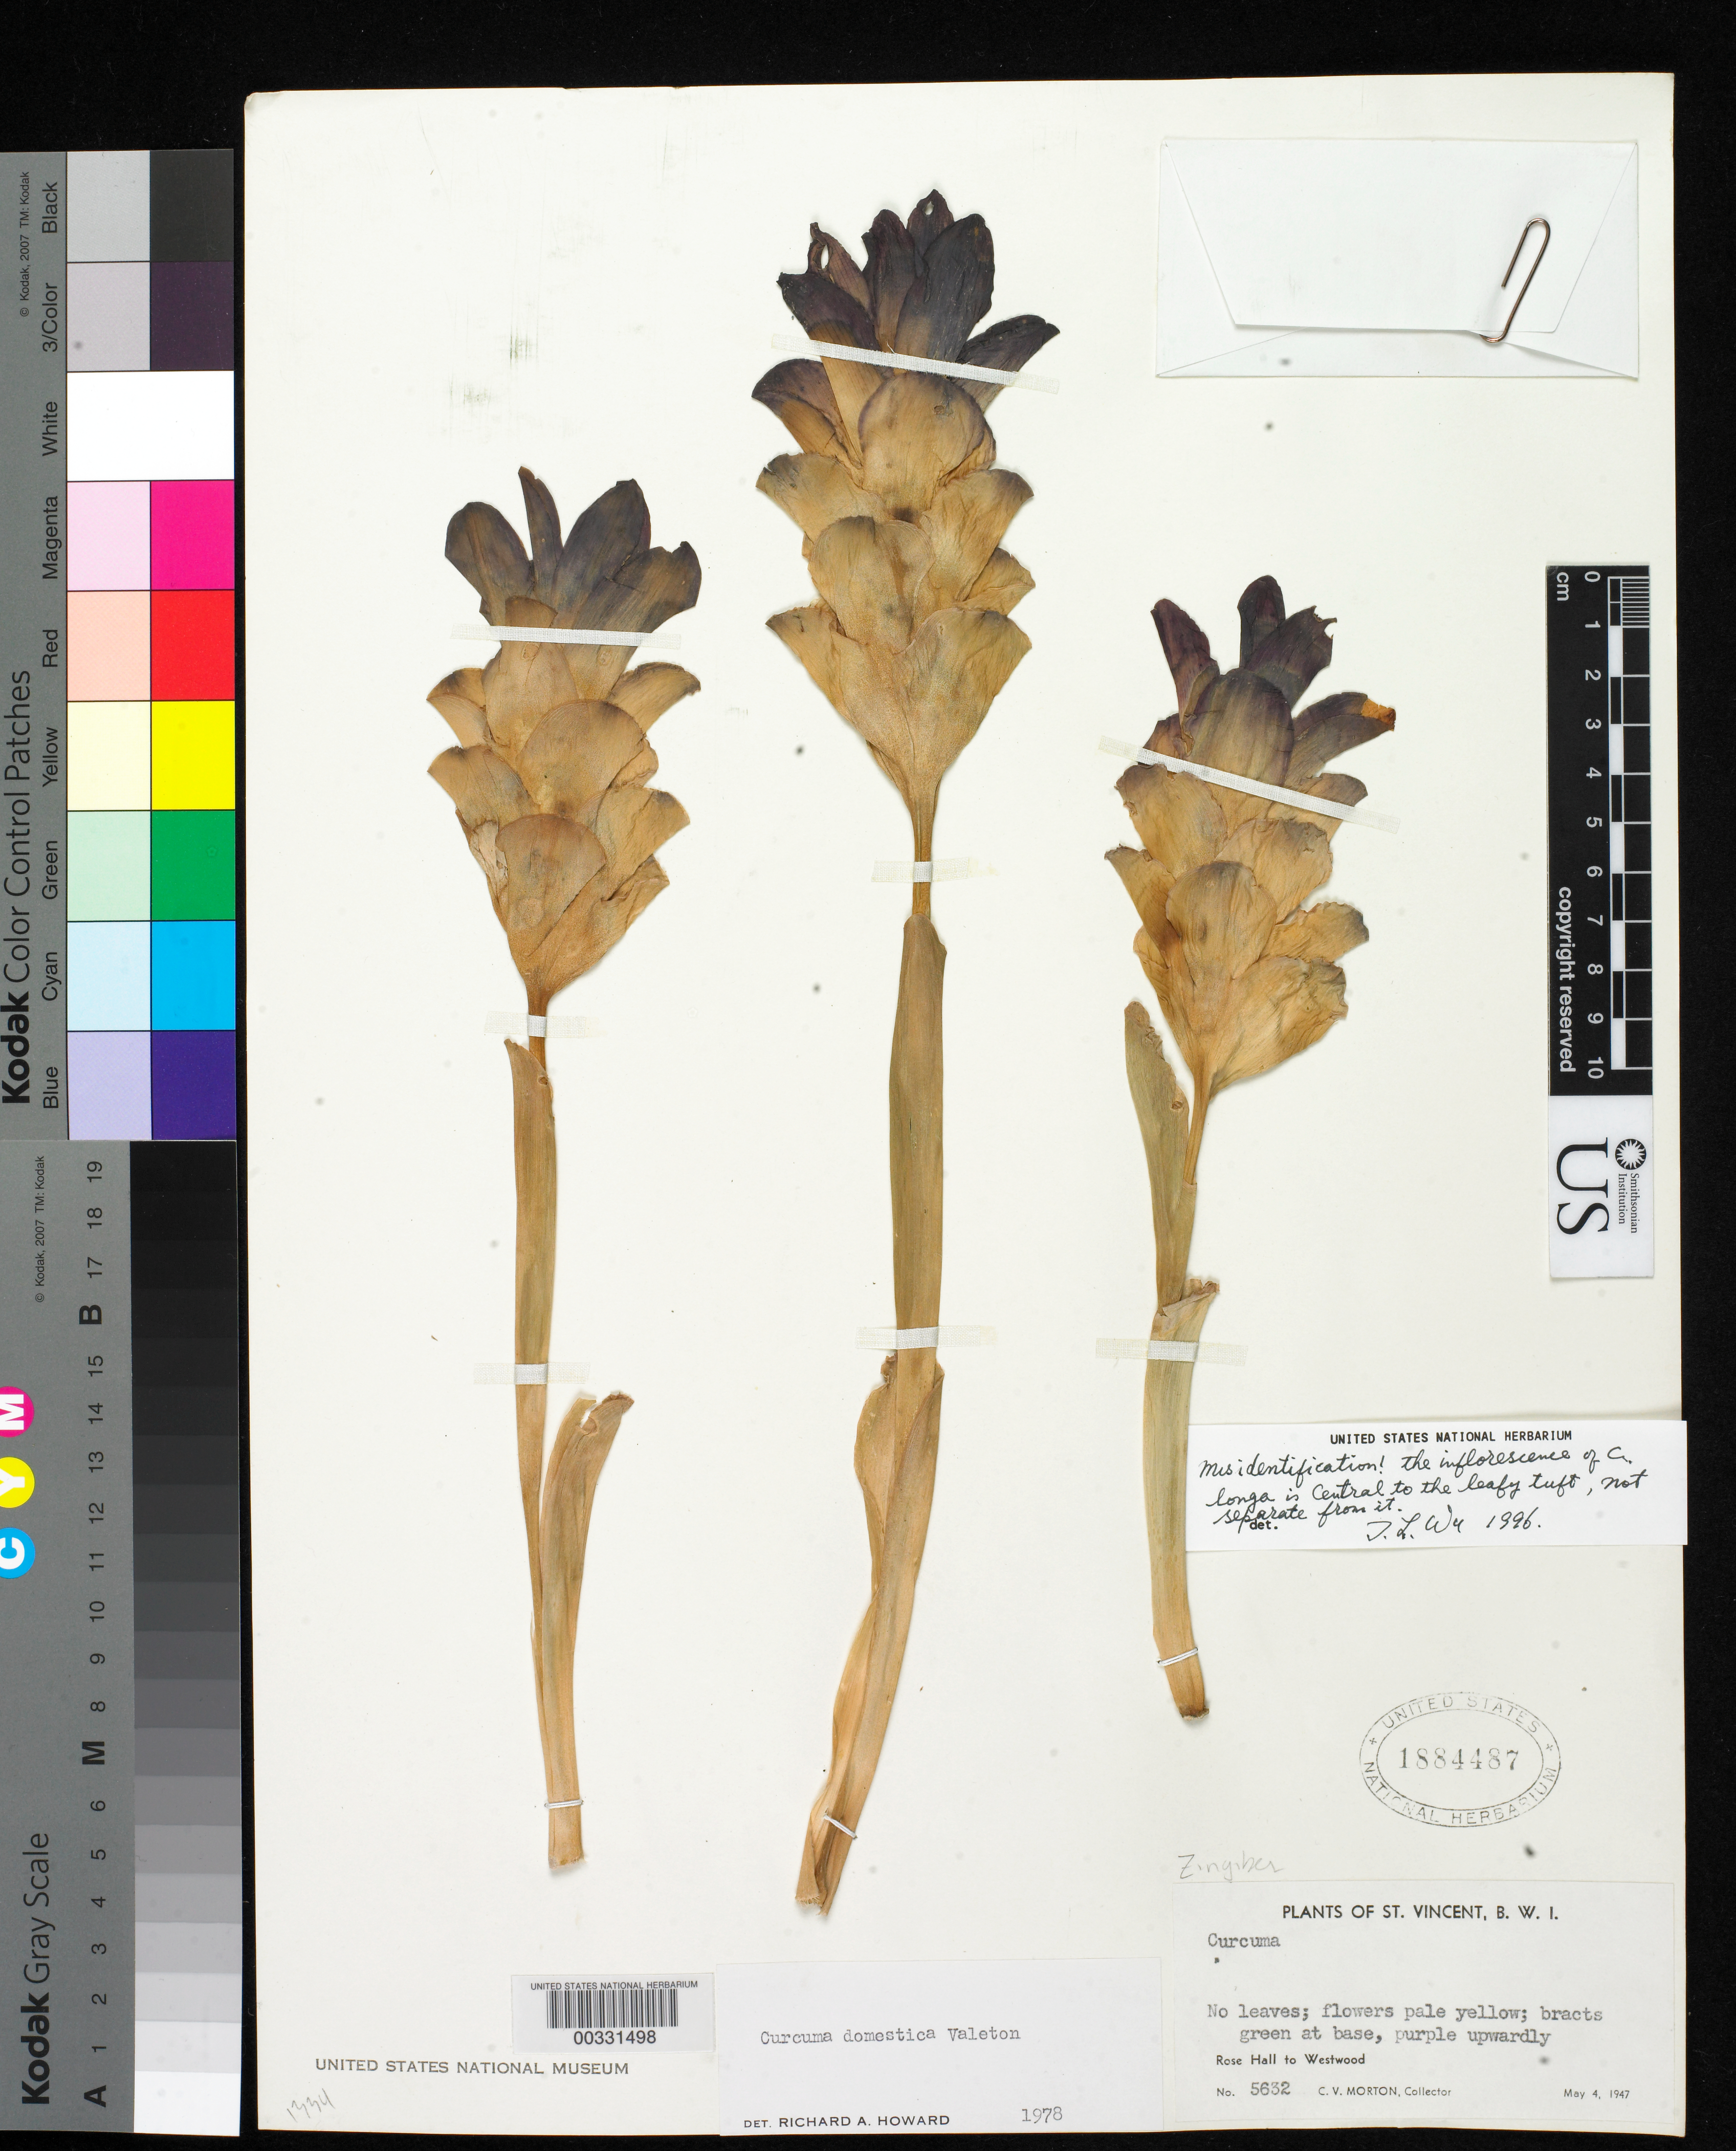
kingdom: Plantae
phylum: Tracheophyta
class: Liliopsida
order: Zingiberales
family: Zingiberaceae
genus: Curcuma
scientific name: Curcuma domestica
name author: Valeton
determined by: Howard, R. A.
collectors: C. V. Morton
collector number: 5632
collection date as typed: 04 May 1947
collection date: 1947-05-04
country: St. Vincent - Grenadines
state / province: Saint David (?)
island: St. Vincent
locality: Rose hall to westwood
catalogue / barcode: US 1884487